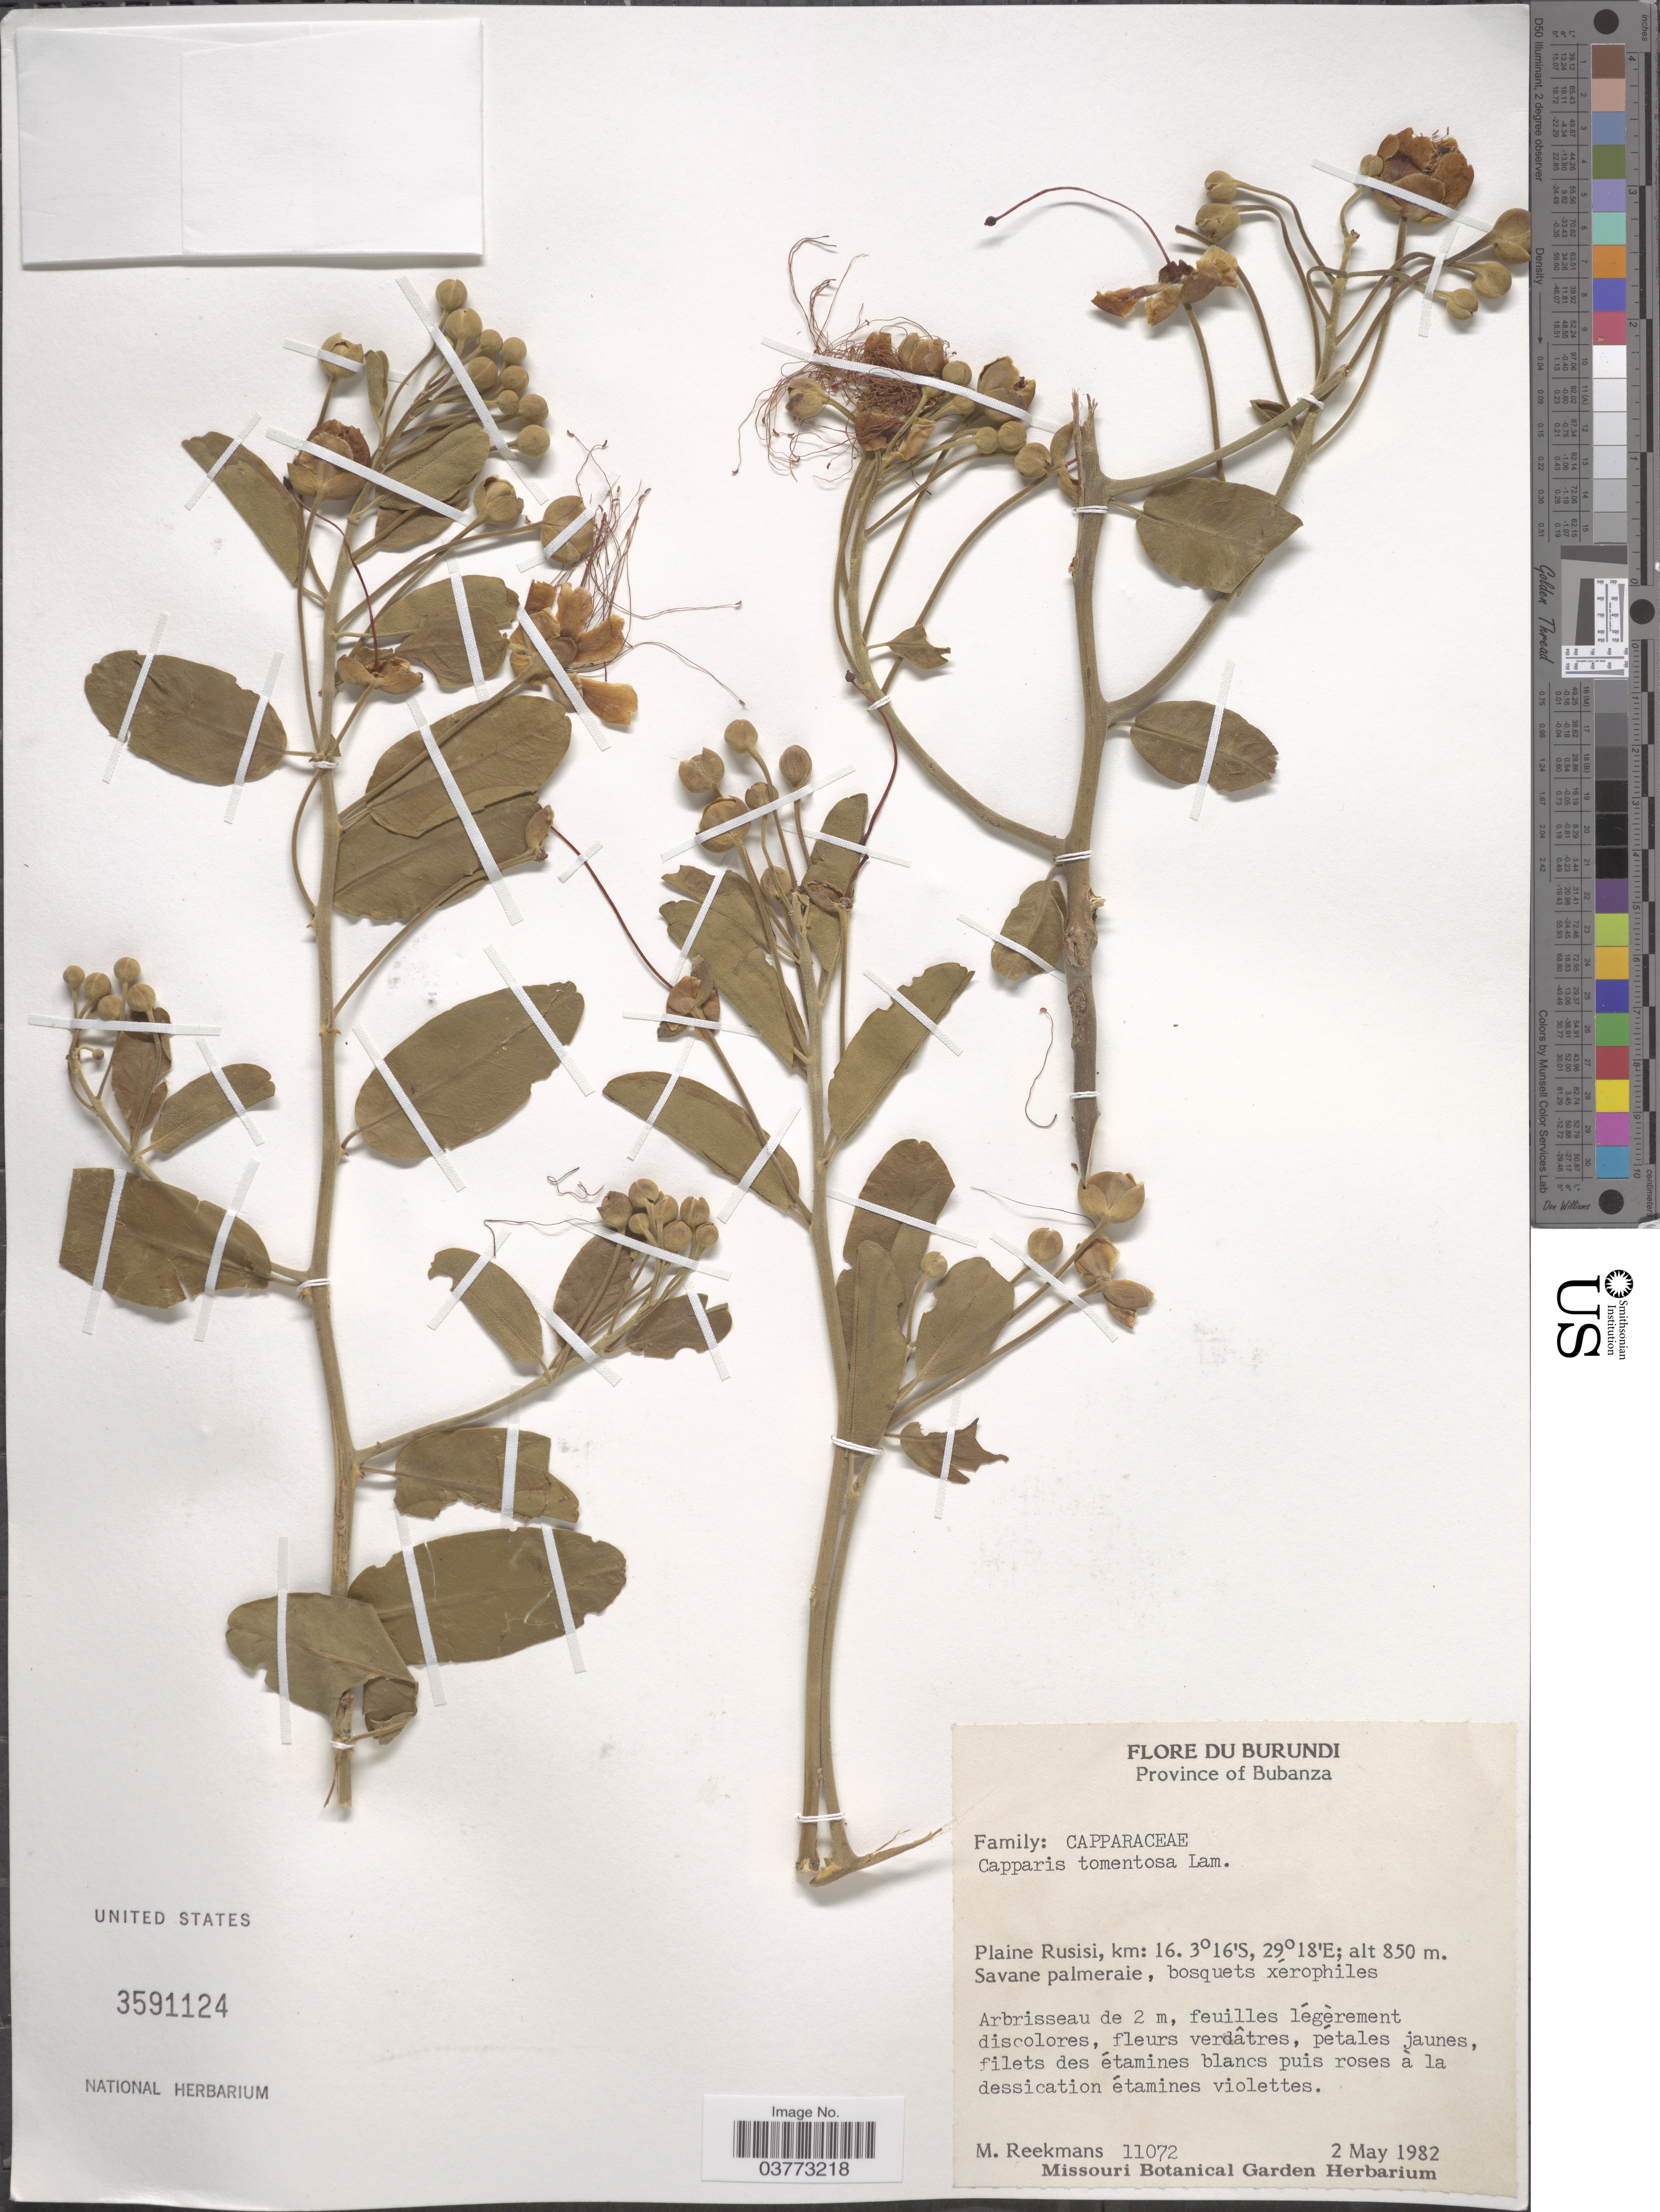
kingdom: Plantae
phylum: Tracheophyta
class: Magnoliopsida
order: Brassicales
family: Capparaceae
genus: Capparis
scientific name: Capparis tomentosa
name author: Lam.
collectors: M. Reekmans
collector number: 11072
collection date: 1982-05-02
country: Burundi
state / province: Bubanza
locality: Palin Rusisi, km: 16.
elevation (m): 850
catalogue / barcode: US 3591124